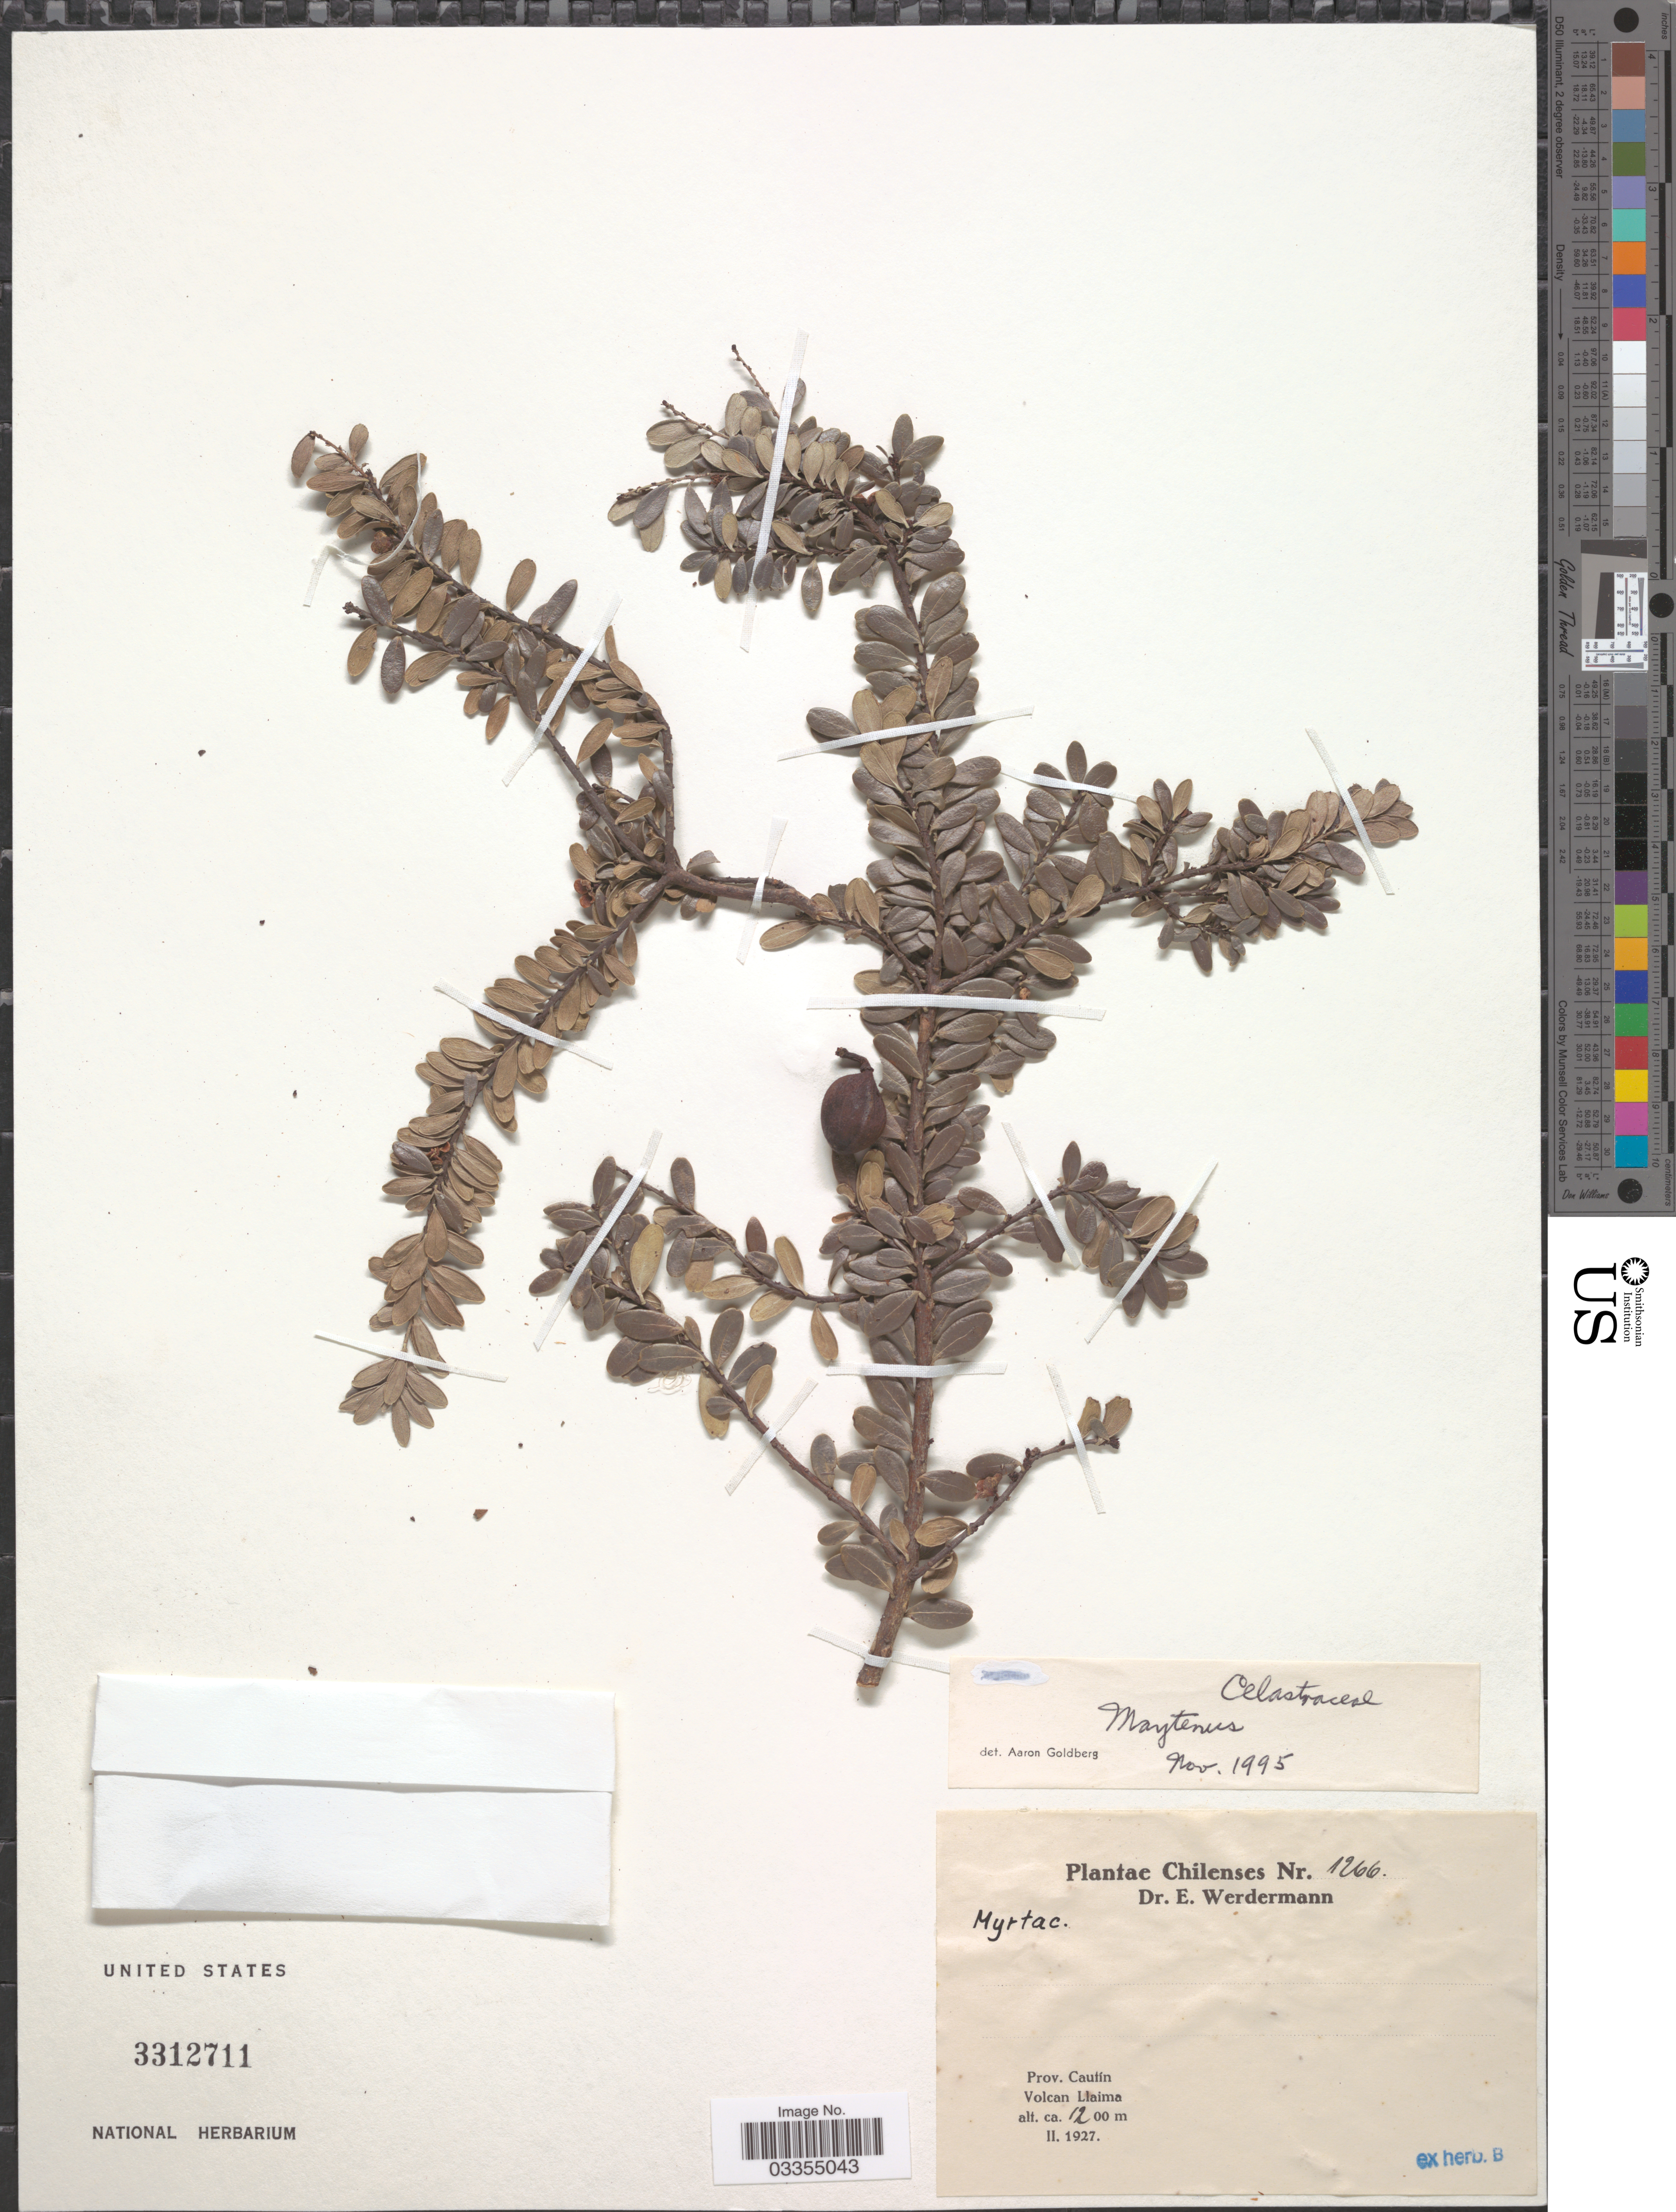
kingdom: Plantae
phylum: Tracheophyta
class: Magnoliopsida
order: Celastrales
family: Celastraceae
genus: Maytenus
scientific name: Maytenus sp.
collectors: E. Werdermann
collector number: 1266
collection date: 1927-02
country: Chile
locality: Prov. Cautín. Volcan Llaima.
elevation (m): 1200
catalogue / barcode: US 3312711